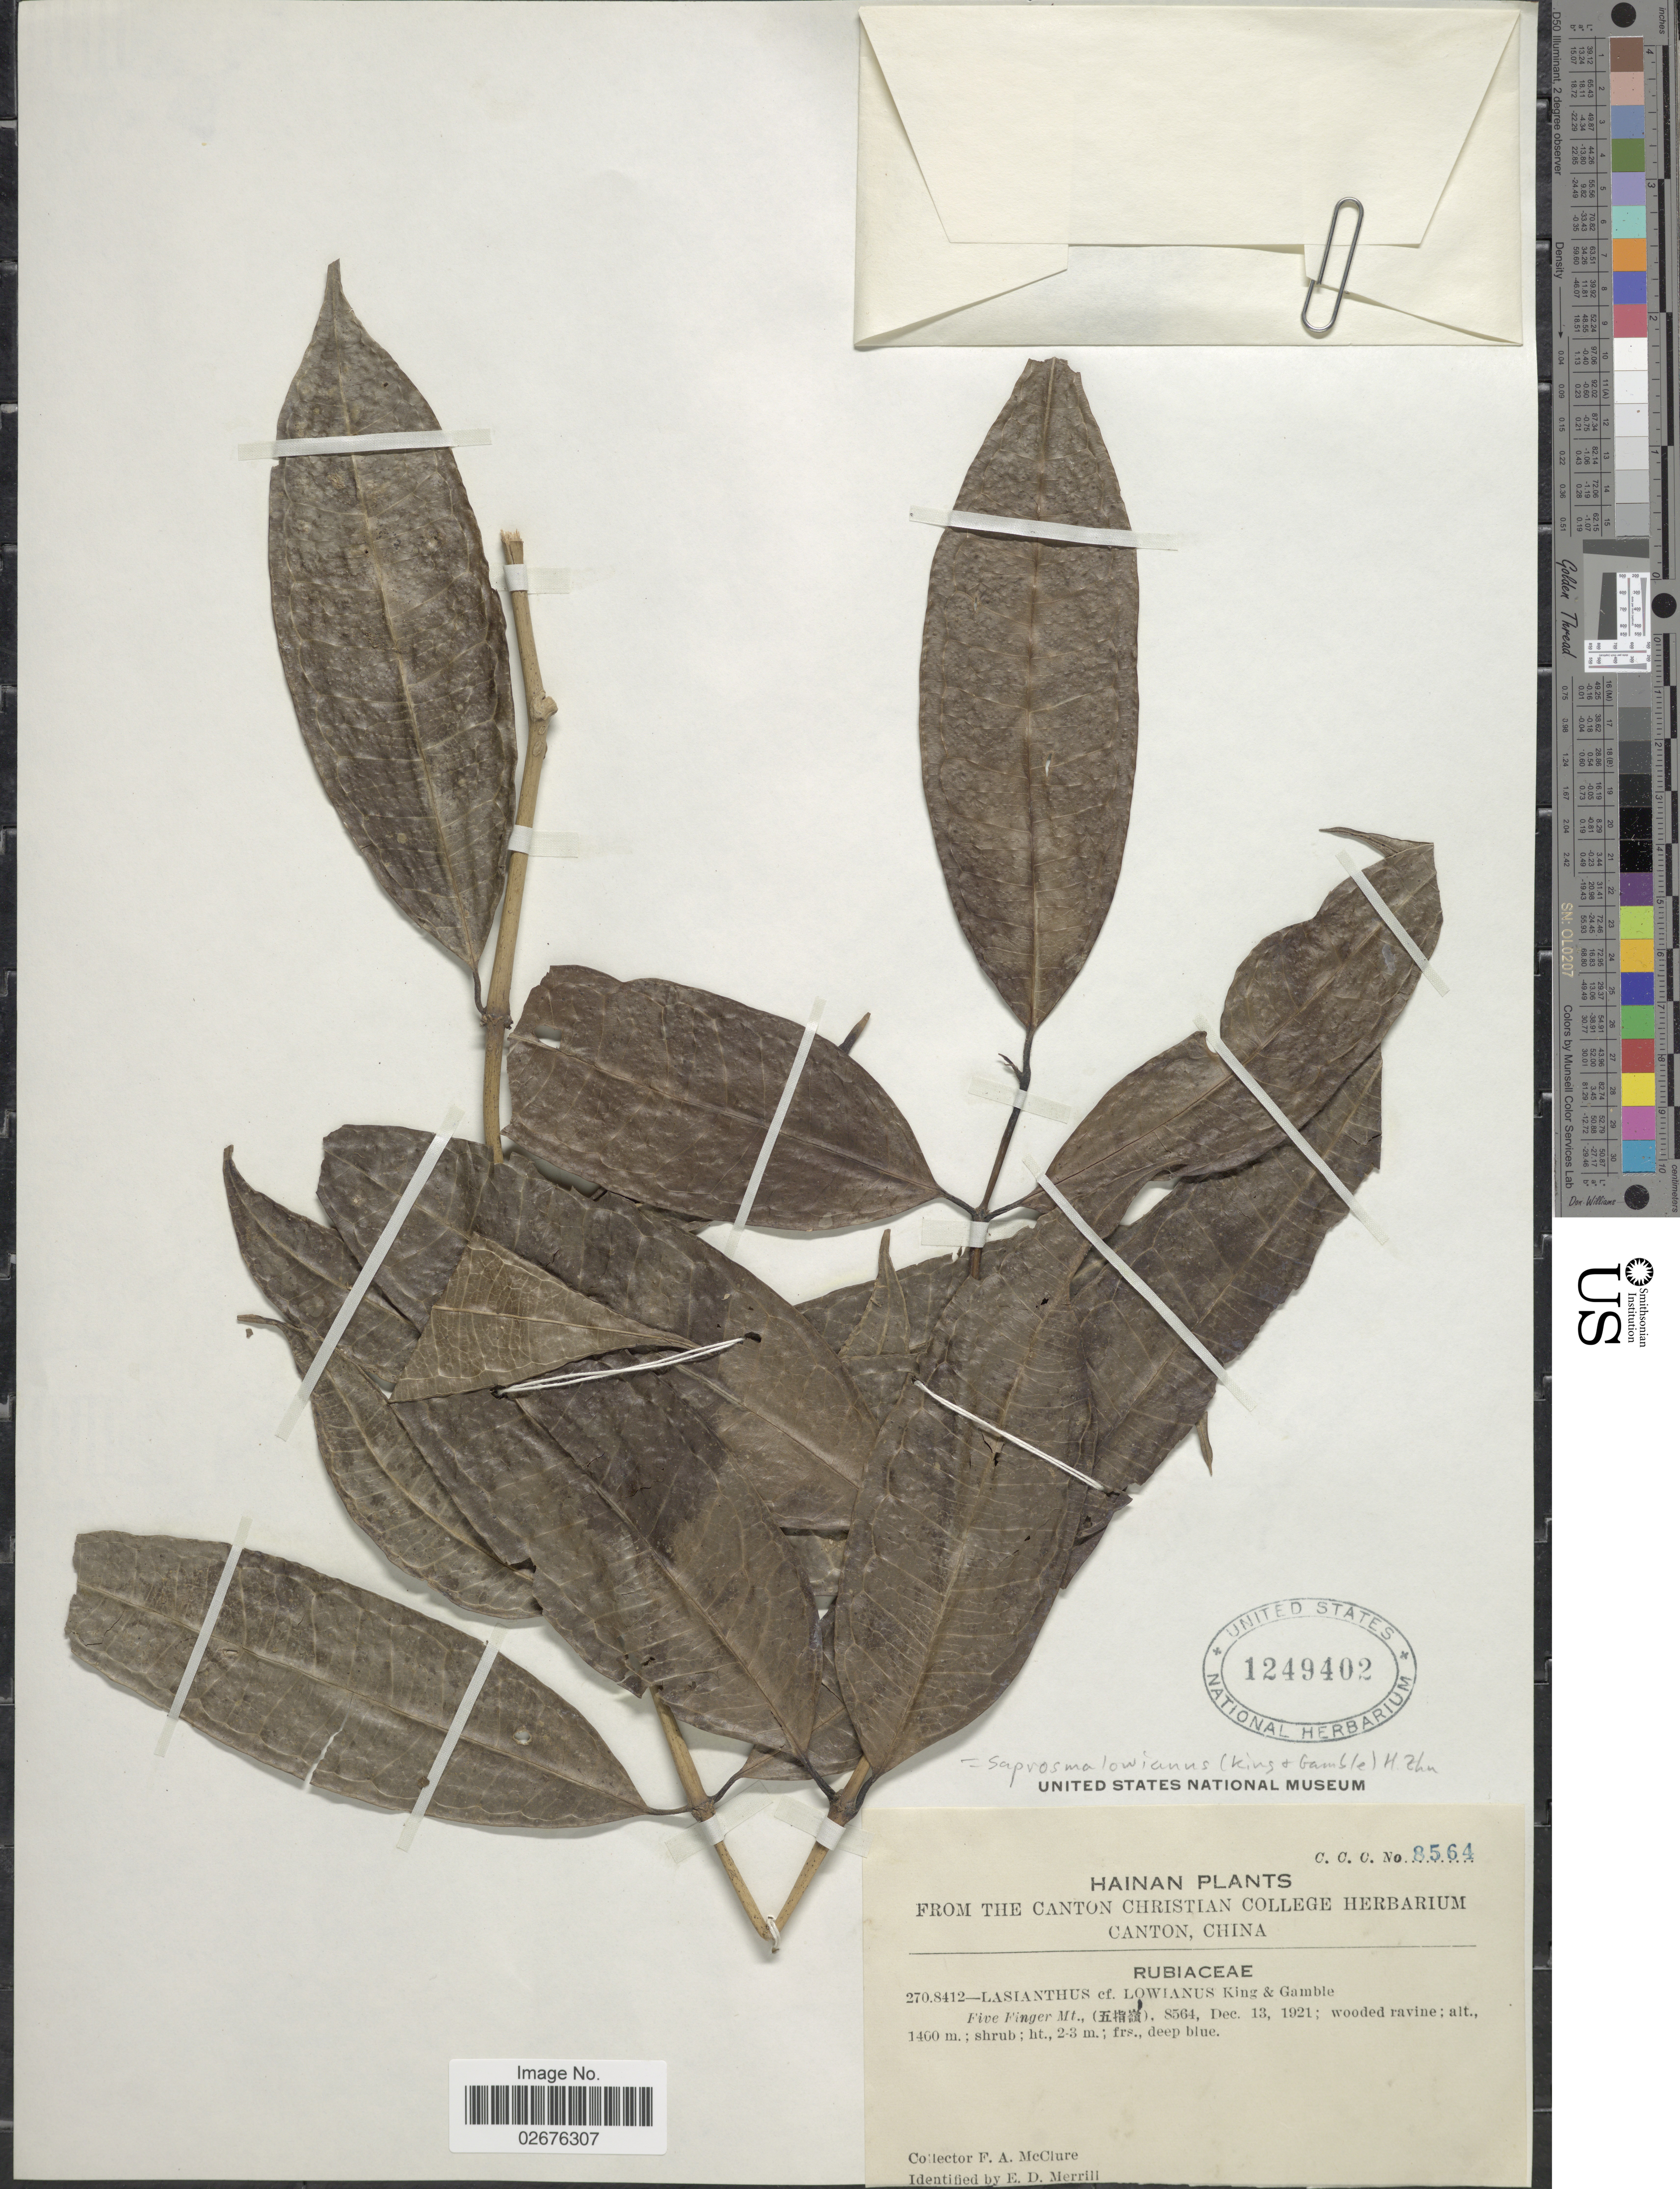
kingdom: Plantae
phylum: Tracheophyta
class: Magnoliopsida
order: Gentianales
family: Rubiaceae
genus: Saprosma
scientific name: Saprosma lowiana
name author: (King & Gamble) H. Zhu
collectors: F. A. McClure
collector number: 8564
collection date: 1921-12-13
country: China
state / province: Hainan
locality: Five Finger Mt., (X)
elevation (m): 1460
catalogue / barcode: US 1249402